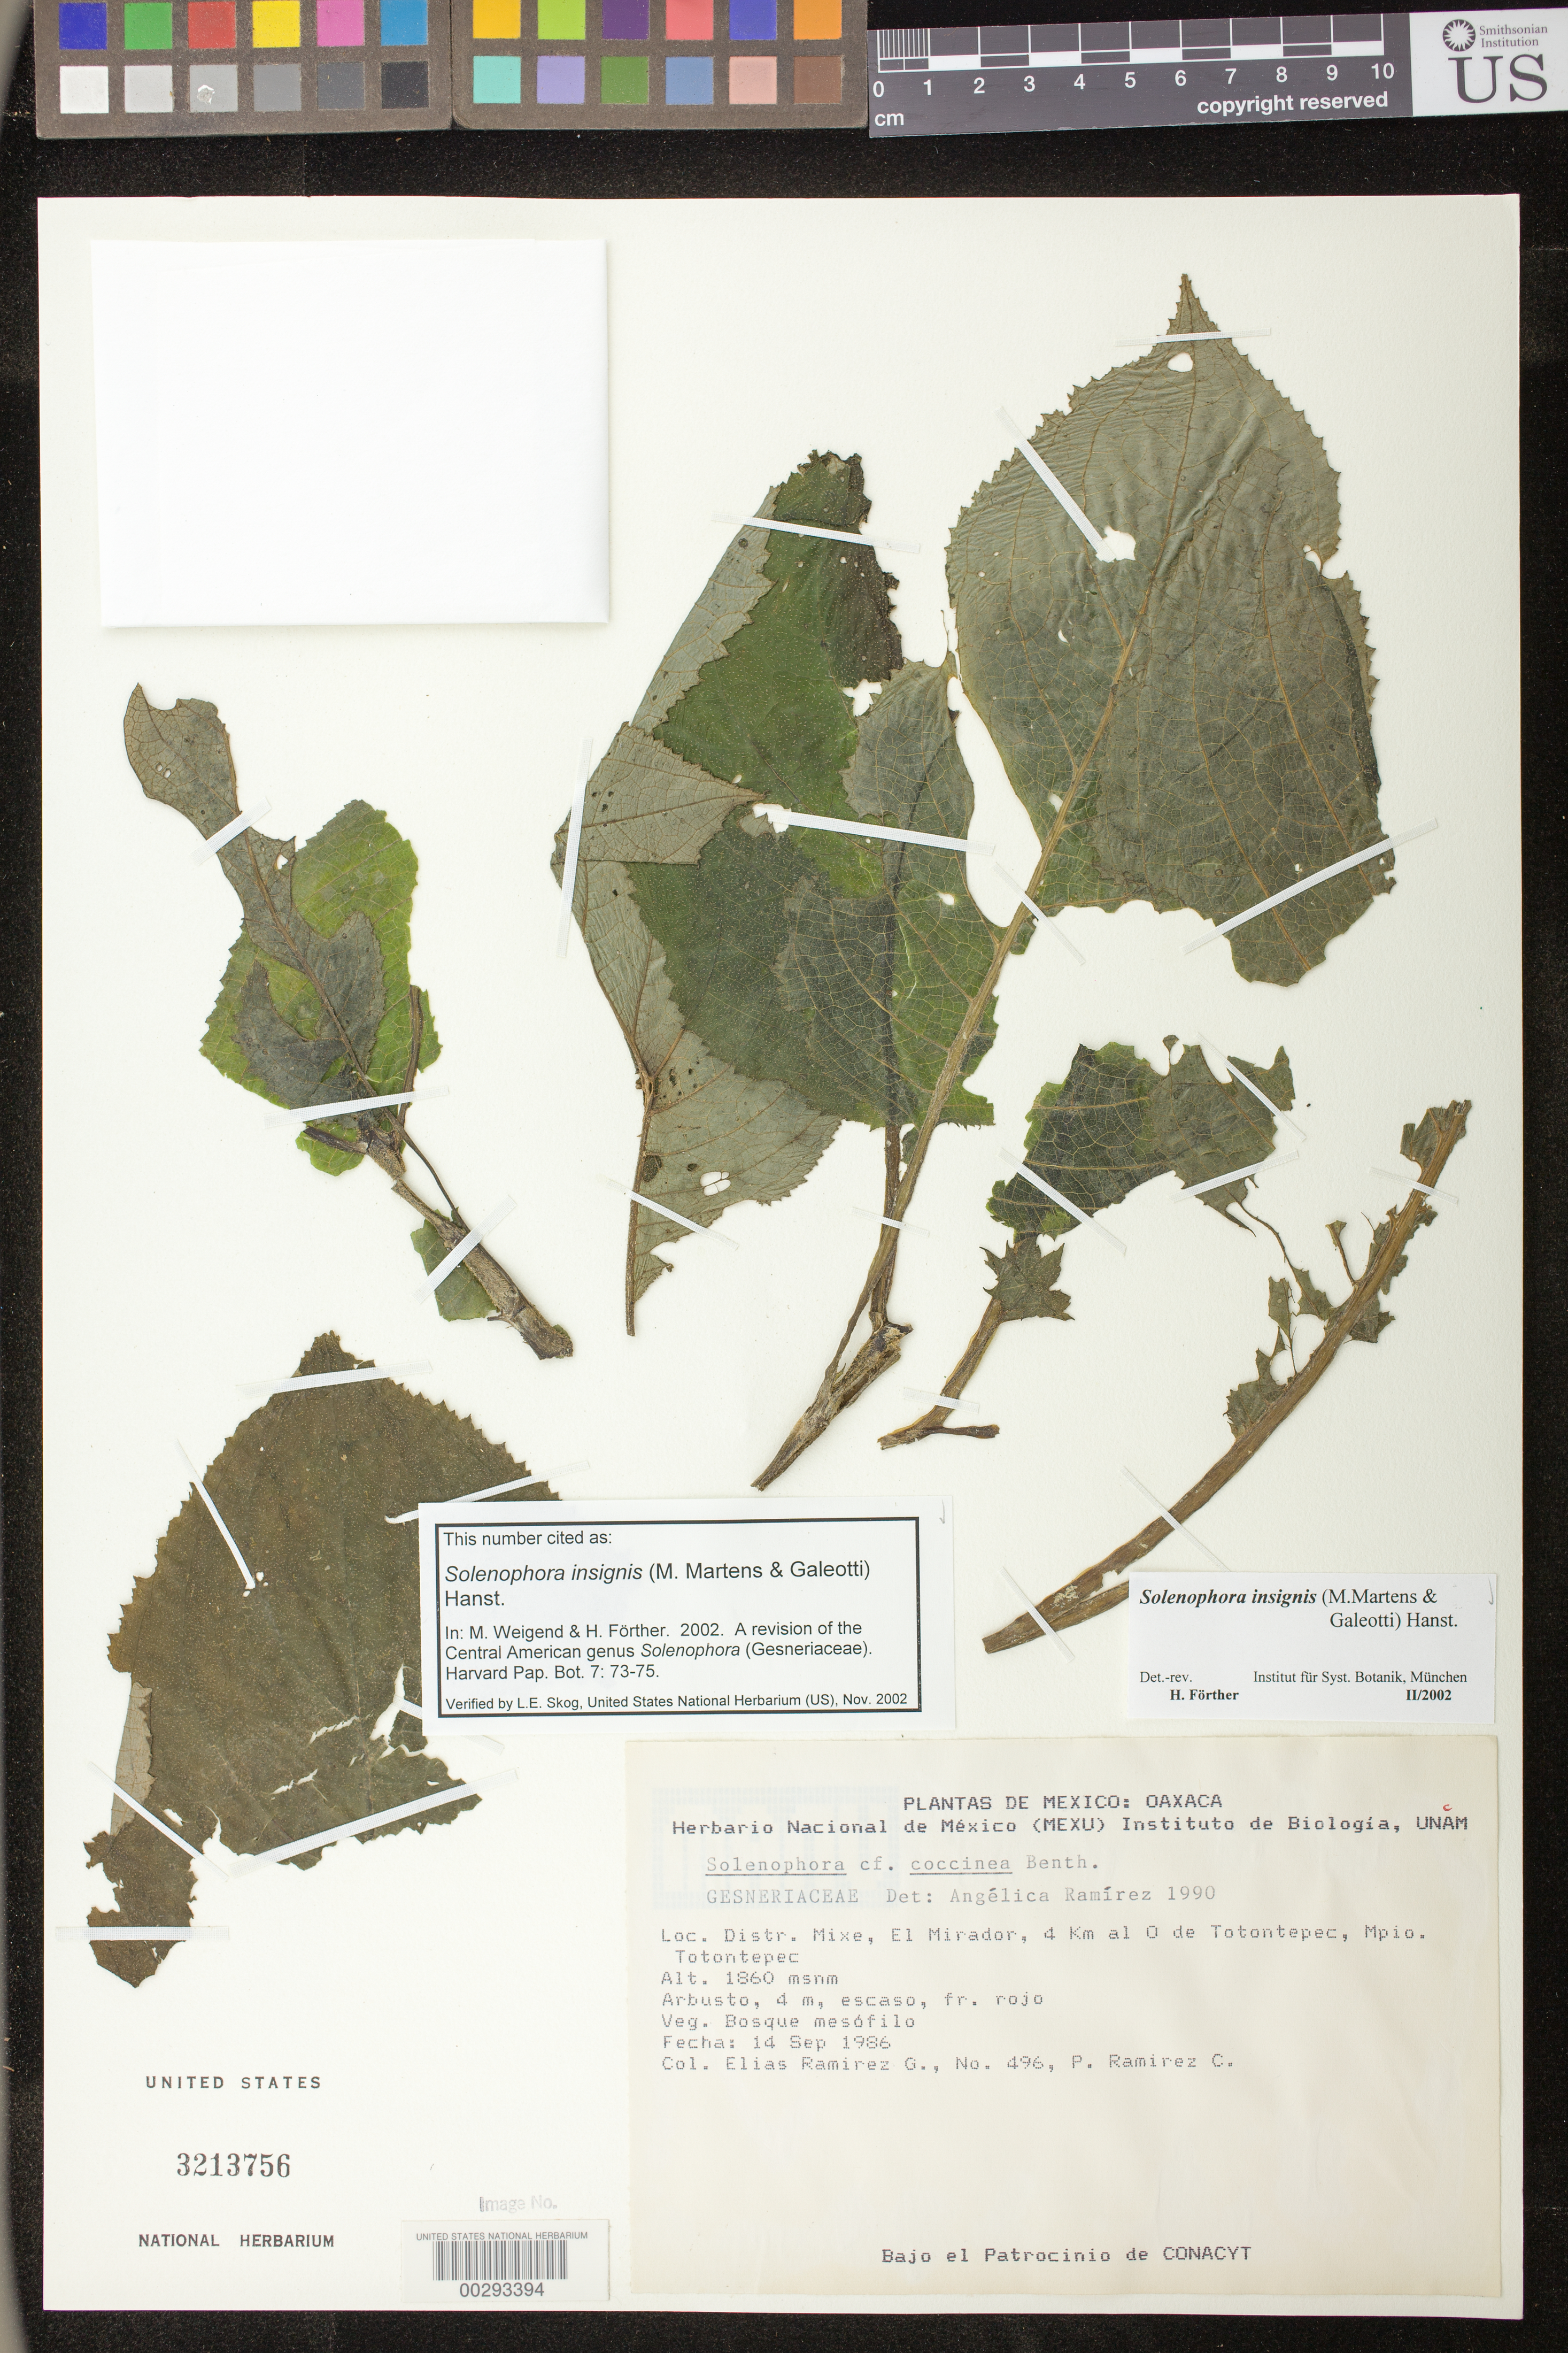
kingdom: Plantae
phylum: Tracheophyta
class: Magnoliopsida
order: Lamiales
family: Gesneriaceae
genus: Solenophora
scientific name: Solenophora insignis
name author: (M. Martens & Galeotti) Hanst.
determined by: Weigend; Förther, Harald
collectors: E. Ramirez G. & P. Ramirez C.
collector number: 496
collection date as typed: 14 Sep 1986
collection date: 1986-09-14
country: Mexico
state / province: Oaxaca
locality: Distr. Mixe, Mirador, 4 km al O de Totontepec, Mpio. Totontepec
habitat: Bosque mesófilo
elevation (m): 1860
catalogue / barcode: US 3213756